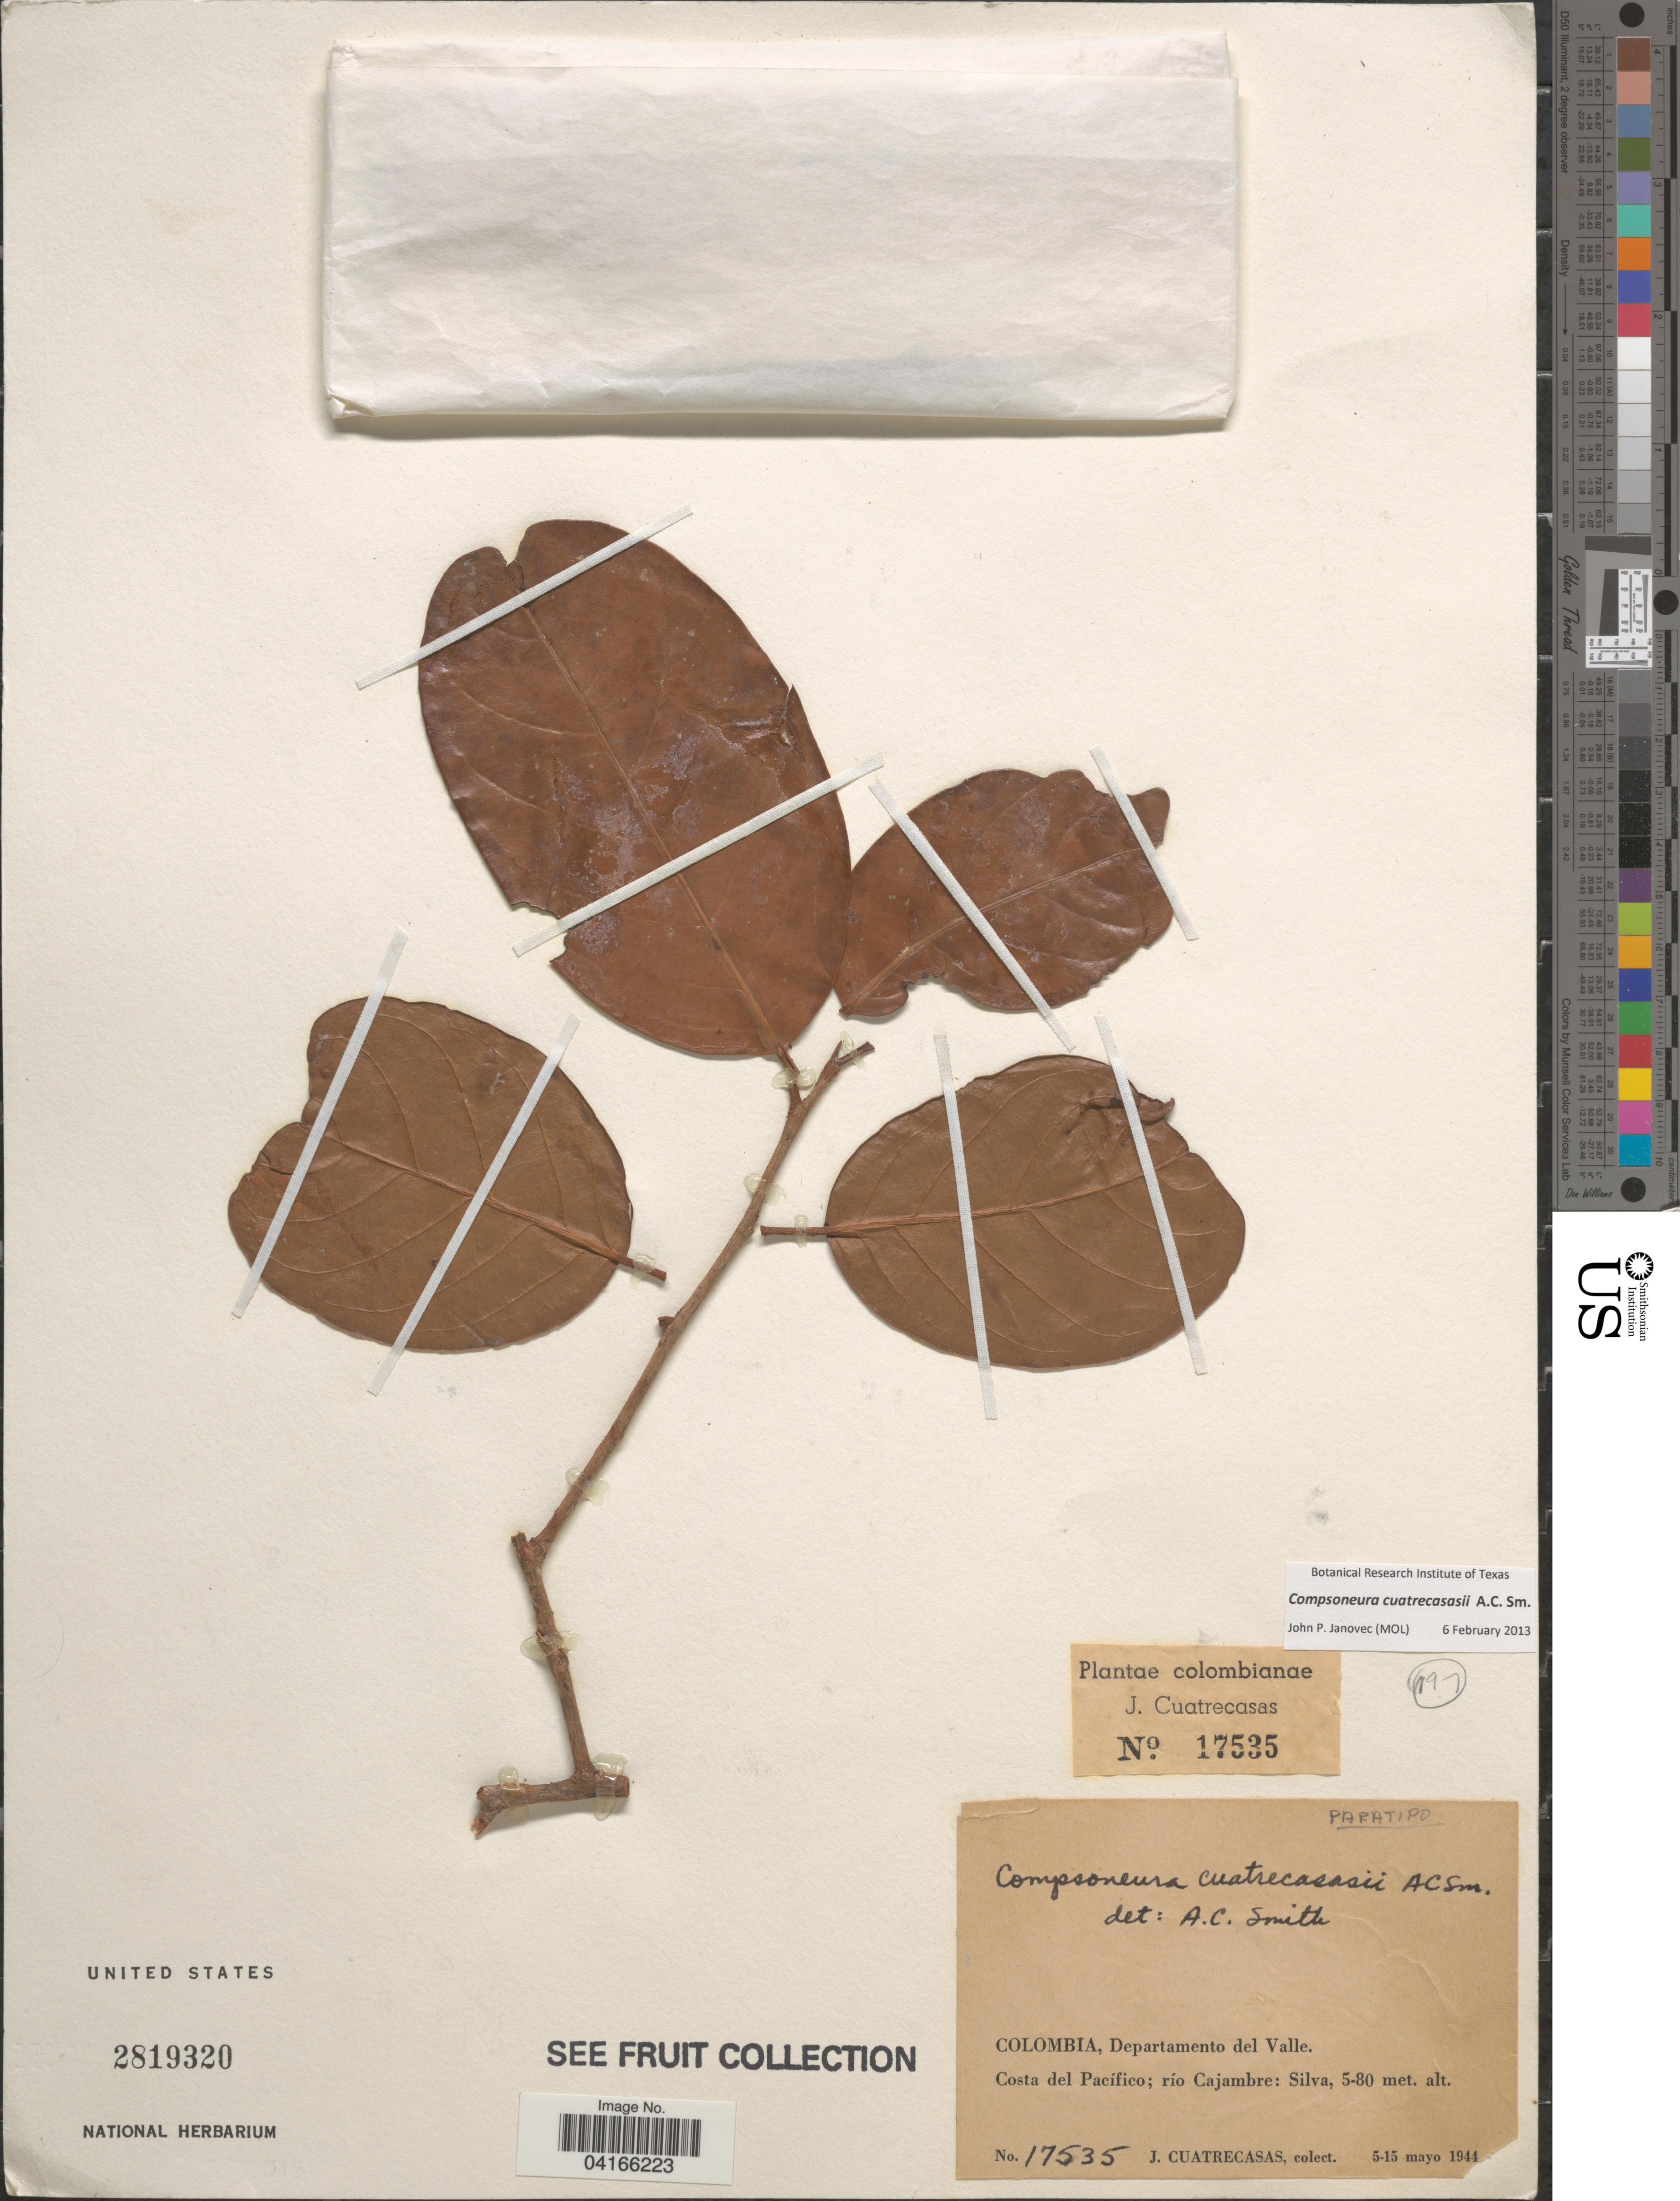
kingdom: Plantae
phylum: Tracheophyta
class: Magnoliopsida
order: Magnoliales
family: Myristicaceae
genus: Compsoneura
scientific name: Compsoneura cuatrecasasii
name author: A.C. Sm.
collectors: J. Cuatrecasas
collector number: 17535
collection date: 1944-05-05/1944-05-15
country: Colombia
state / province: Valle del Cauca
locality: Departamento del Valle. Costa del Pacífico; río Cajambre: Silva.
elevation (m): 5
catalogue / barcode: US 2819320